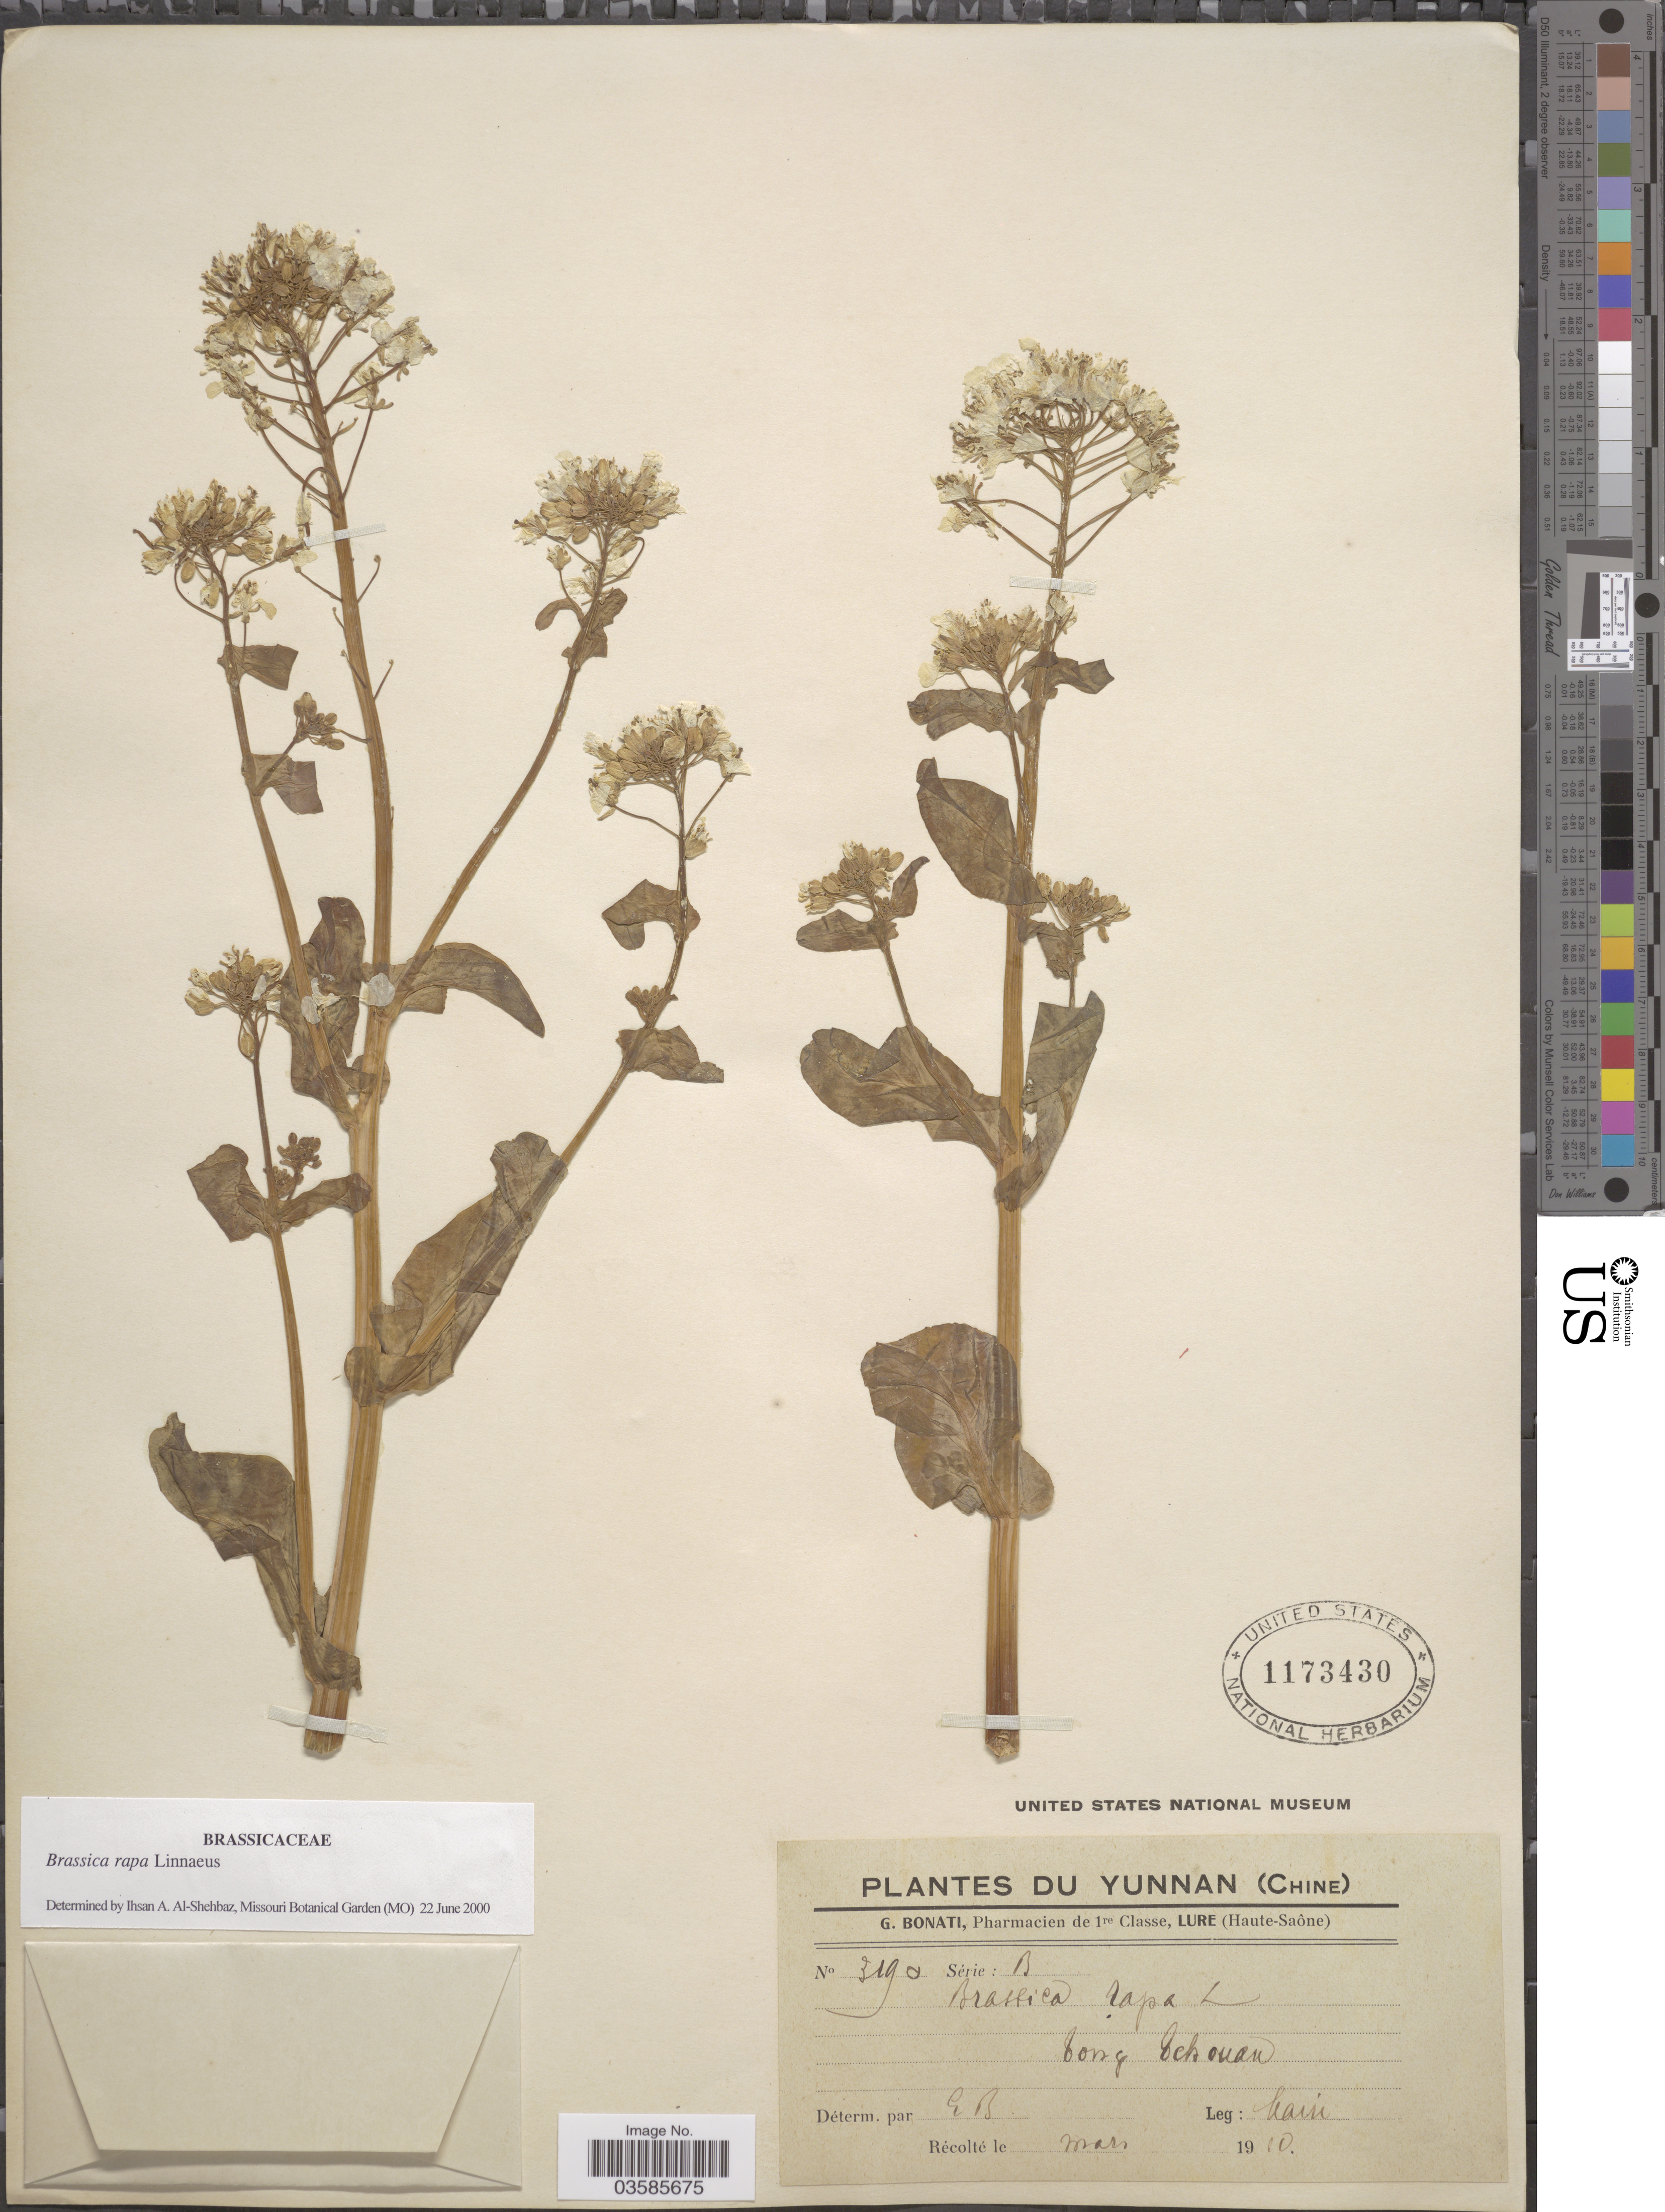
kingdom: Plantae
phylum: Tracheophyta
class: Magnoliopsida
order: Brassicales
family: Brassicaceae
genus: Brassica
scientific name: Brassica rapa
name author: L.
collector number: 3190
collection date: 1910-03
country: China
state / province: Yunnan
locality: Tong Tchouan.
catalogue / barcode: US 1173430